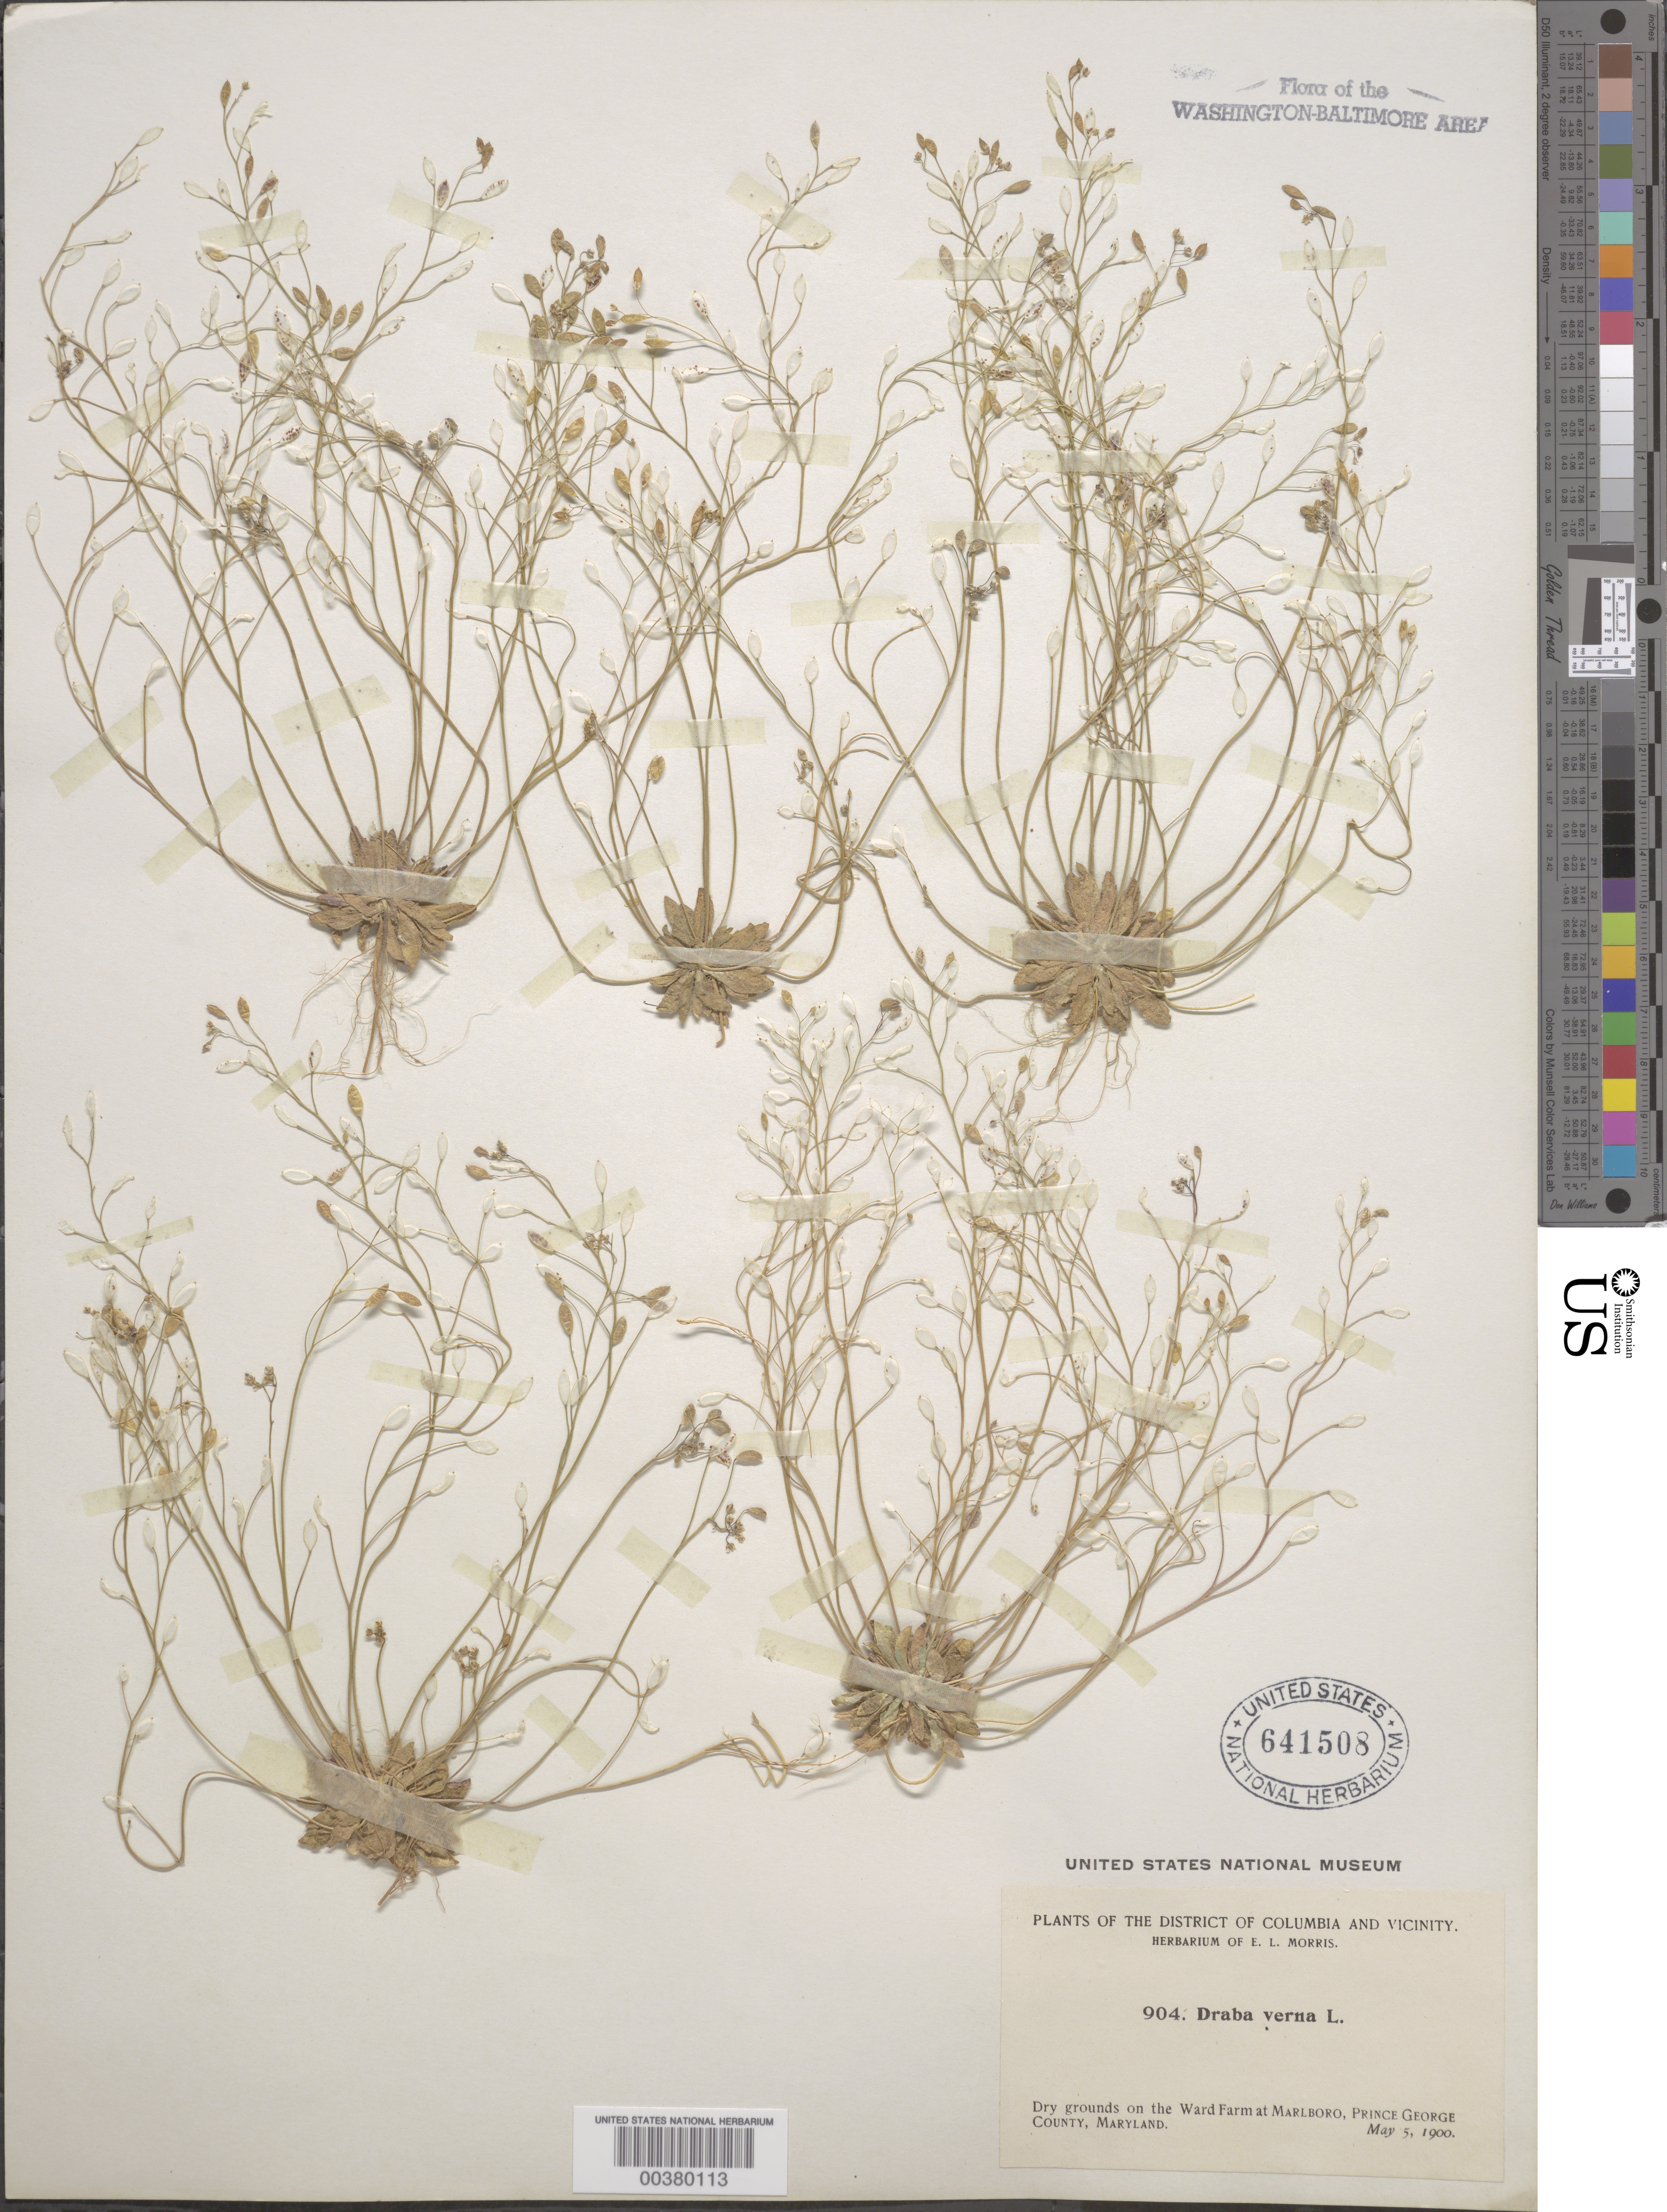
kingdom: Plantae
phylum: Tracheophyta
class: Magnoliopsida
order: Brassicales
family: Brassicaceae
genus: Draba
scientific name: Draba verna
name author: L.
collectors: E. L. Morris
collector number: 904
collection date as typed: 05 May 1900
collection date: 1900-05-05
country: United States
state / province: Maryland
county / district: Prince George's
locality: Marlboro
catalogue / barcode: US 641508